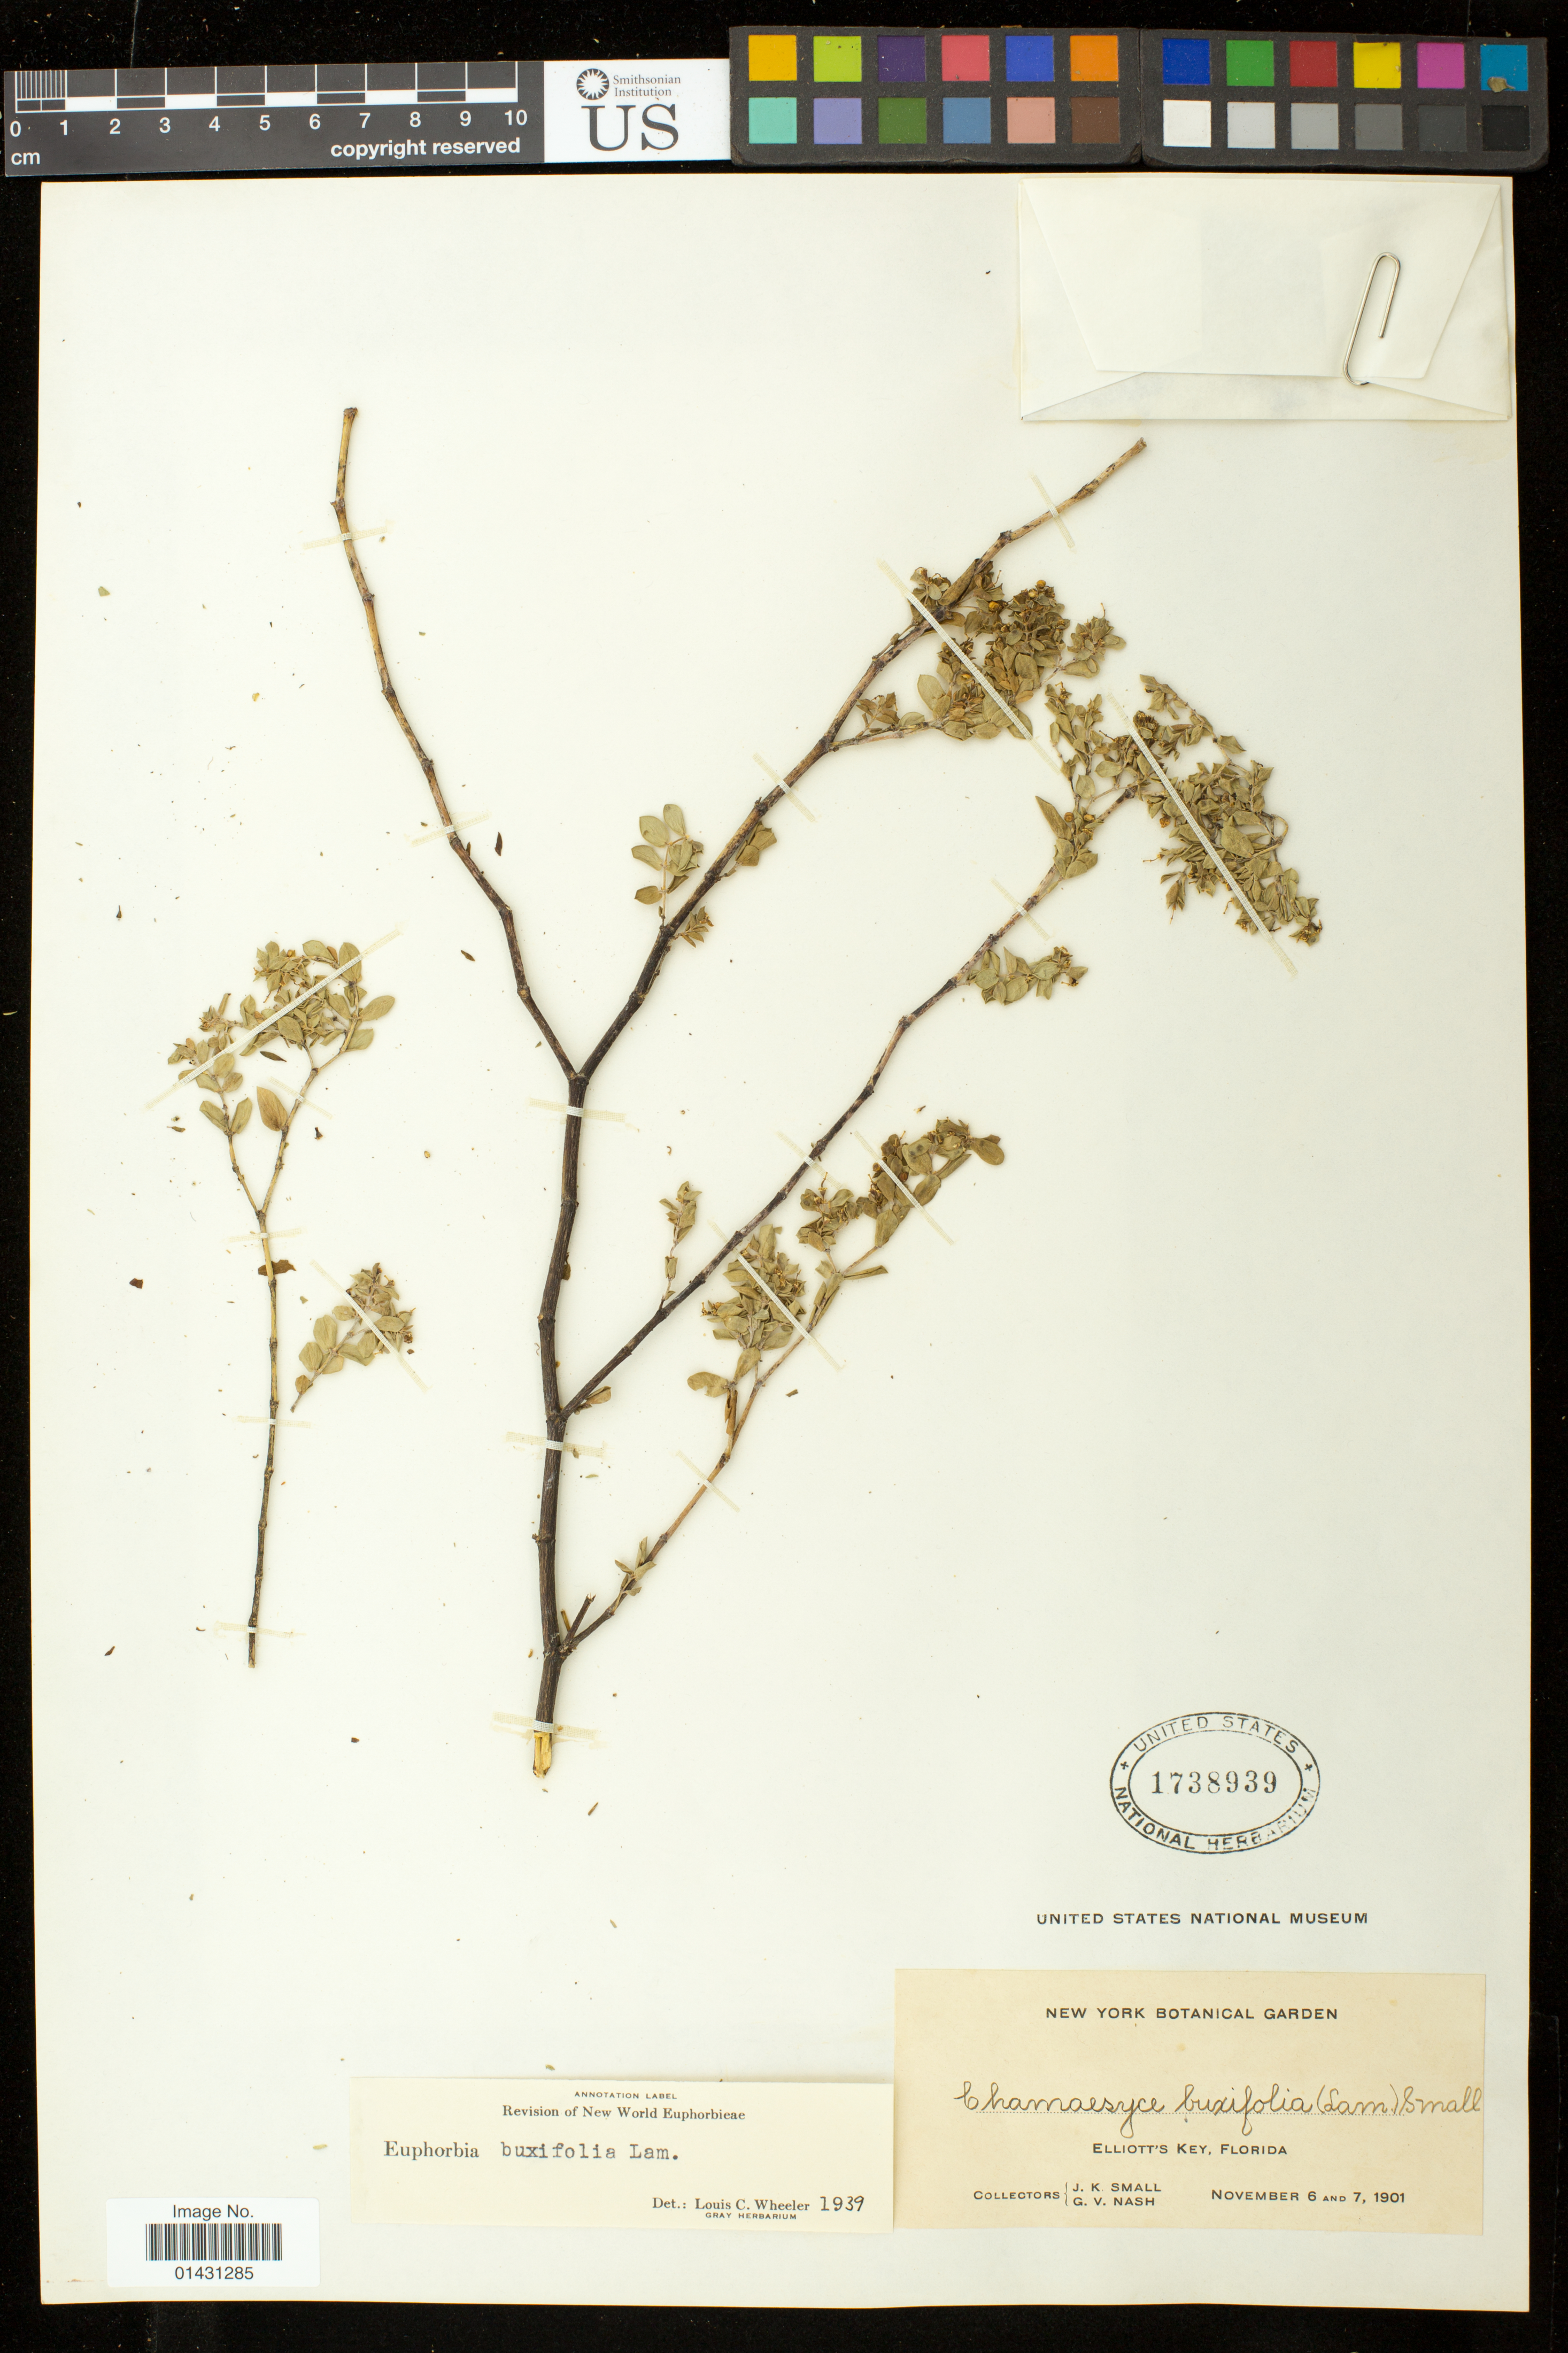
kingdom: Plantae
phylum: Tracheophyta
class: Magnoliopsida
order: Malpighiales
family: Euphorbiaceae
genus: Euphorbia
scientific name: Euphorbia mesembryanthemifolia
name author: Jacq.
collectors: J. K. Small & G. V. Nash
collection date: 1901-11-06,1901-11-07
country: United States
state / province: Florida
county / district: Miami-Dade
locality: Elliott's Key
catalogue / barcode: US 1738939